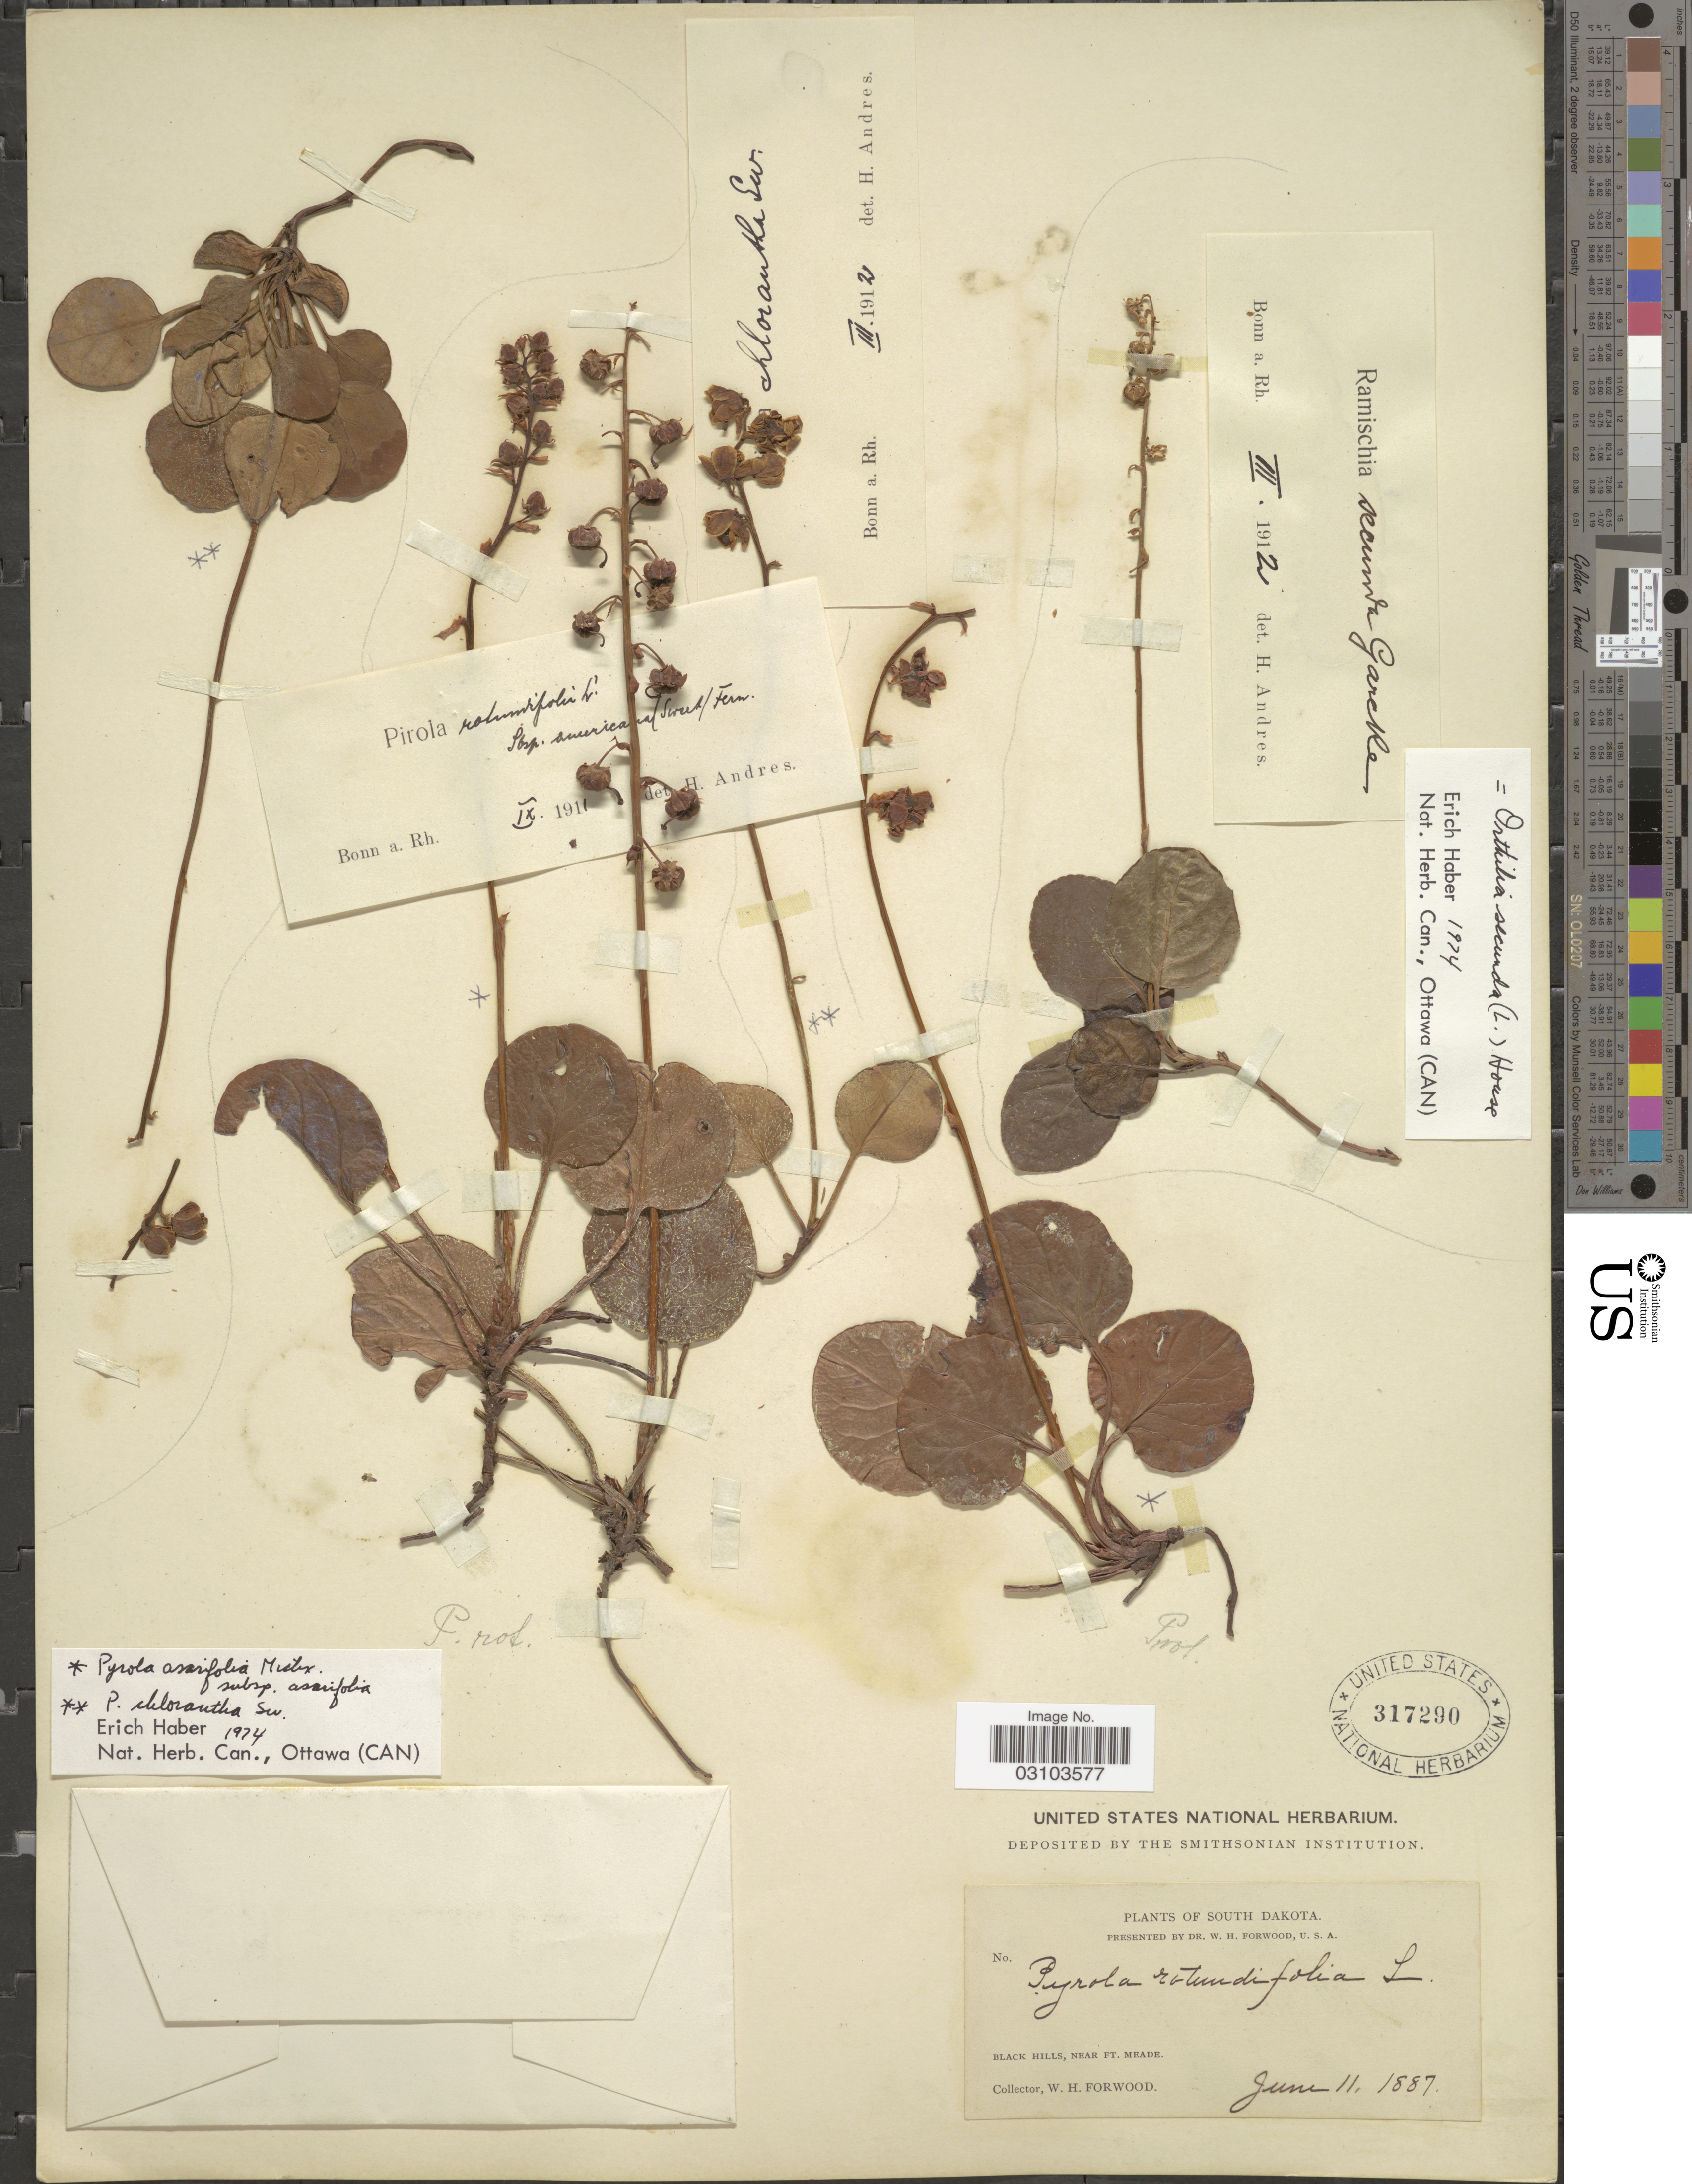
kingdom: Plantae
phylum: Tracheophyta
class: Magnoliopsida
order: Ericales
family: Ericaceae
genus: Pyrola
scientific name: Pyrola asarifolia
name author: Michx.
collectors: W. Forwood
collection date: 1887-06-11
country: United States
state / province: South Dakota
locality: Black Hills, near Ft. Meade.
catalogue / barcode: US 317290